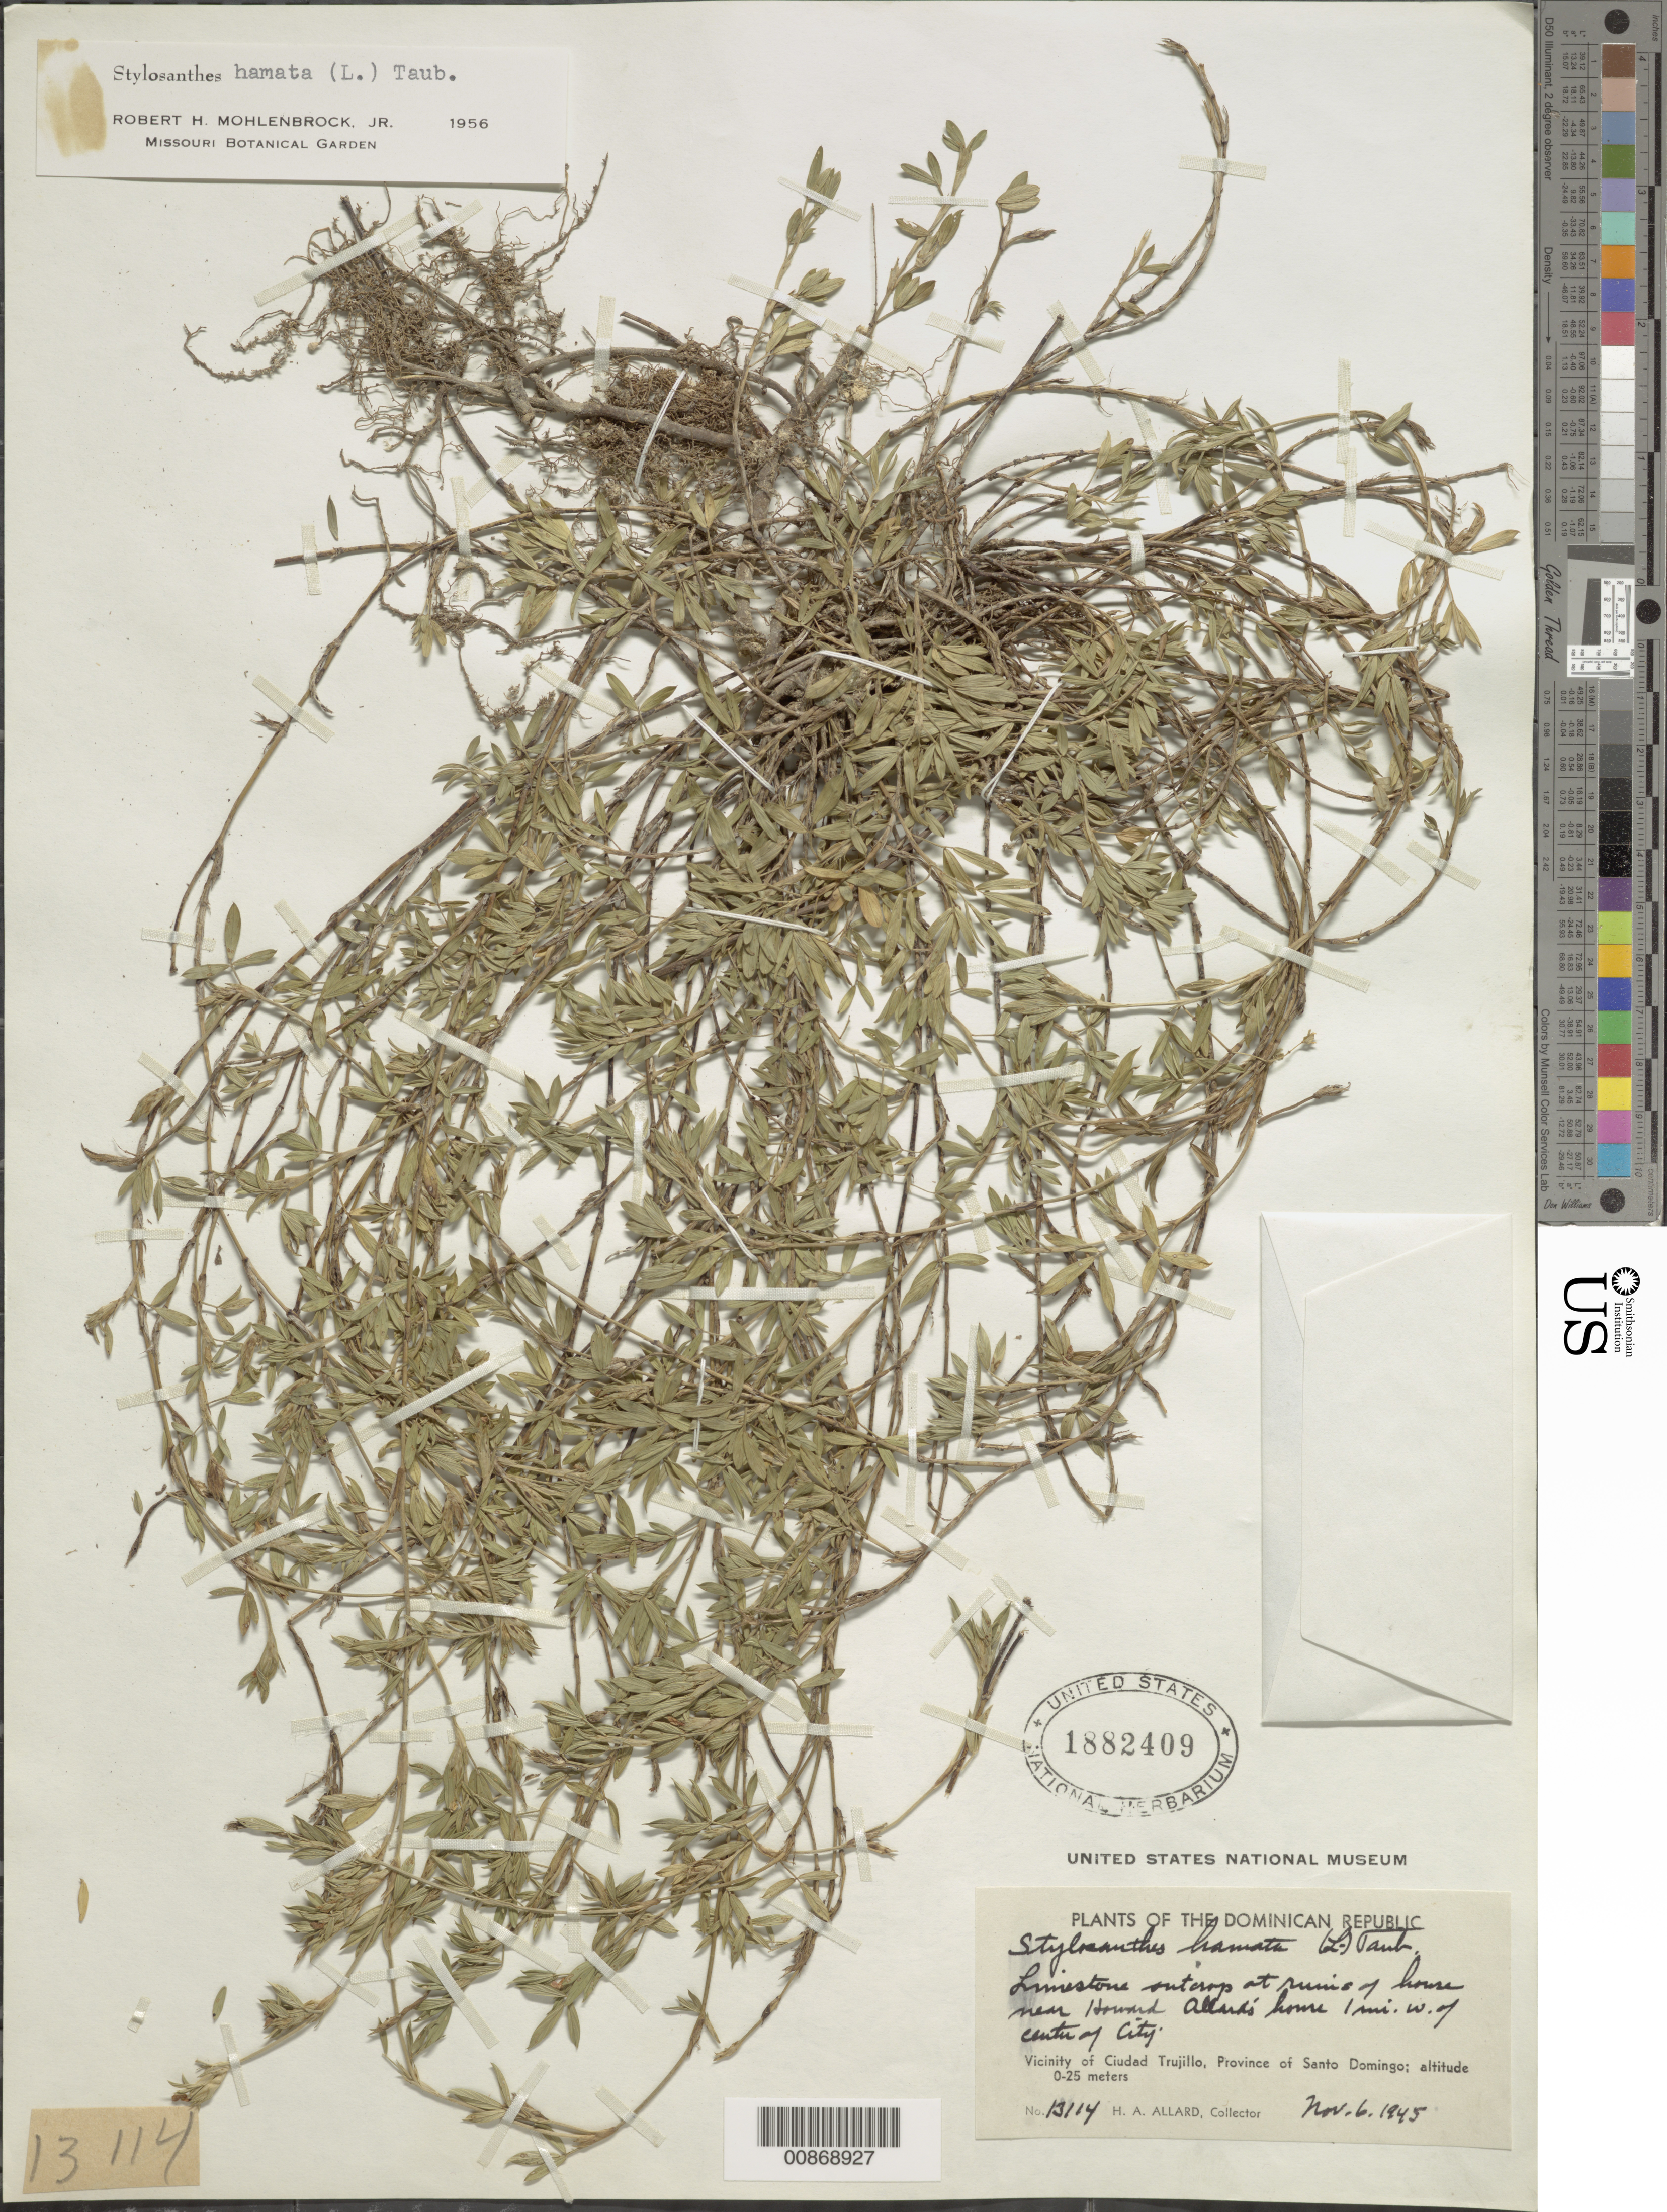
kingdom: Plantae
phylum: Tracheophyta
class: Magnoliopsida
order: Fabales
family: Fabaceae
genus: Stylosanthes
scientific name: Stylosanthes hamata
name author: (L.) Taub.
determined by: Mohlenbrock, Robert H., Jr.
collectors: H. A. Allard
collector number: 13114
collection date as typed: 06 Nov 1945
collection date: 1945-11-06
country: Dominican Republic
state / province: Distrito Nacional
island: Hispaniola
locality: Vicinity of Ciudad Trujillo, Province of Santo Domingo (obsolete). At ruins of house near Howard Allard's home, 1 mi. W of center of city.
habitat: Limestone outcrops.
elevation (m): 0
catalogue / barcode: US 1882409